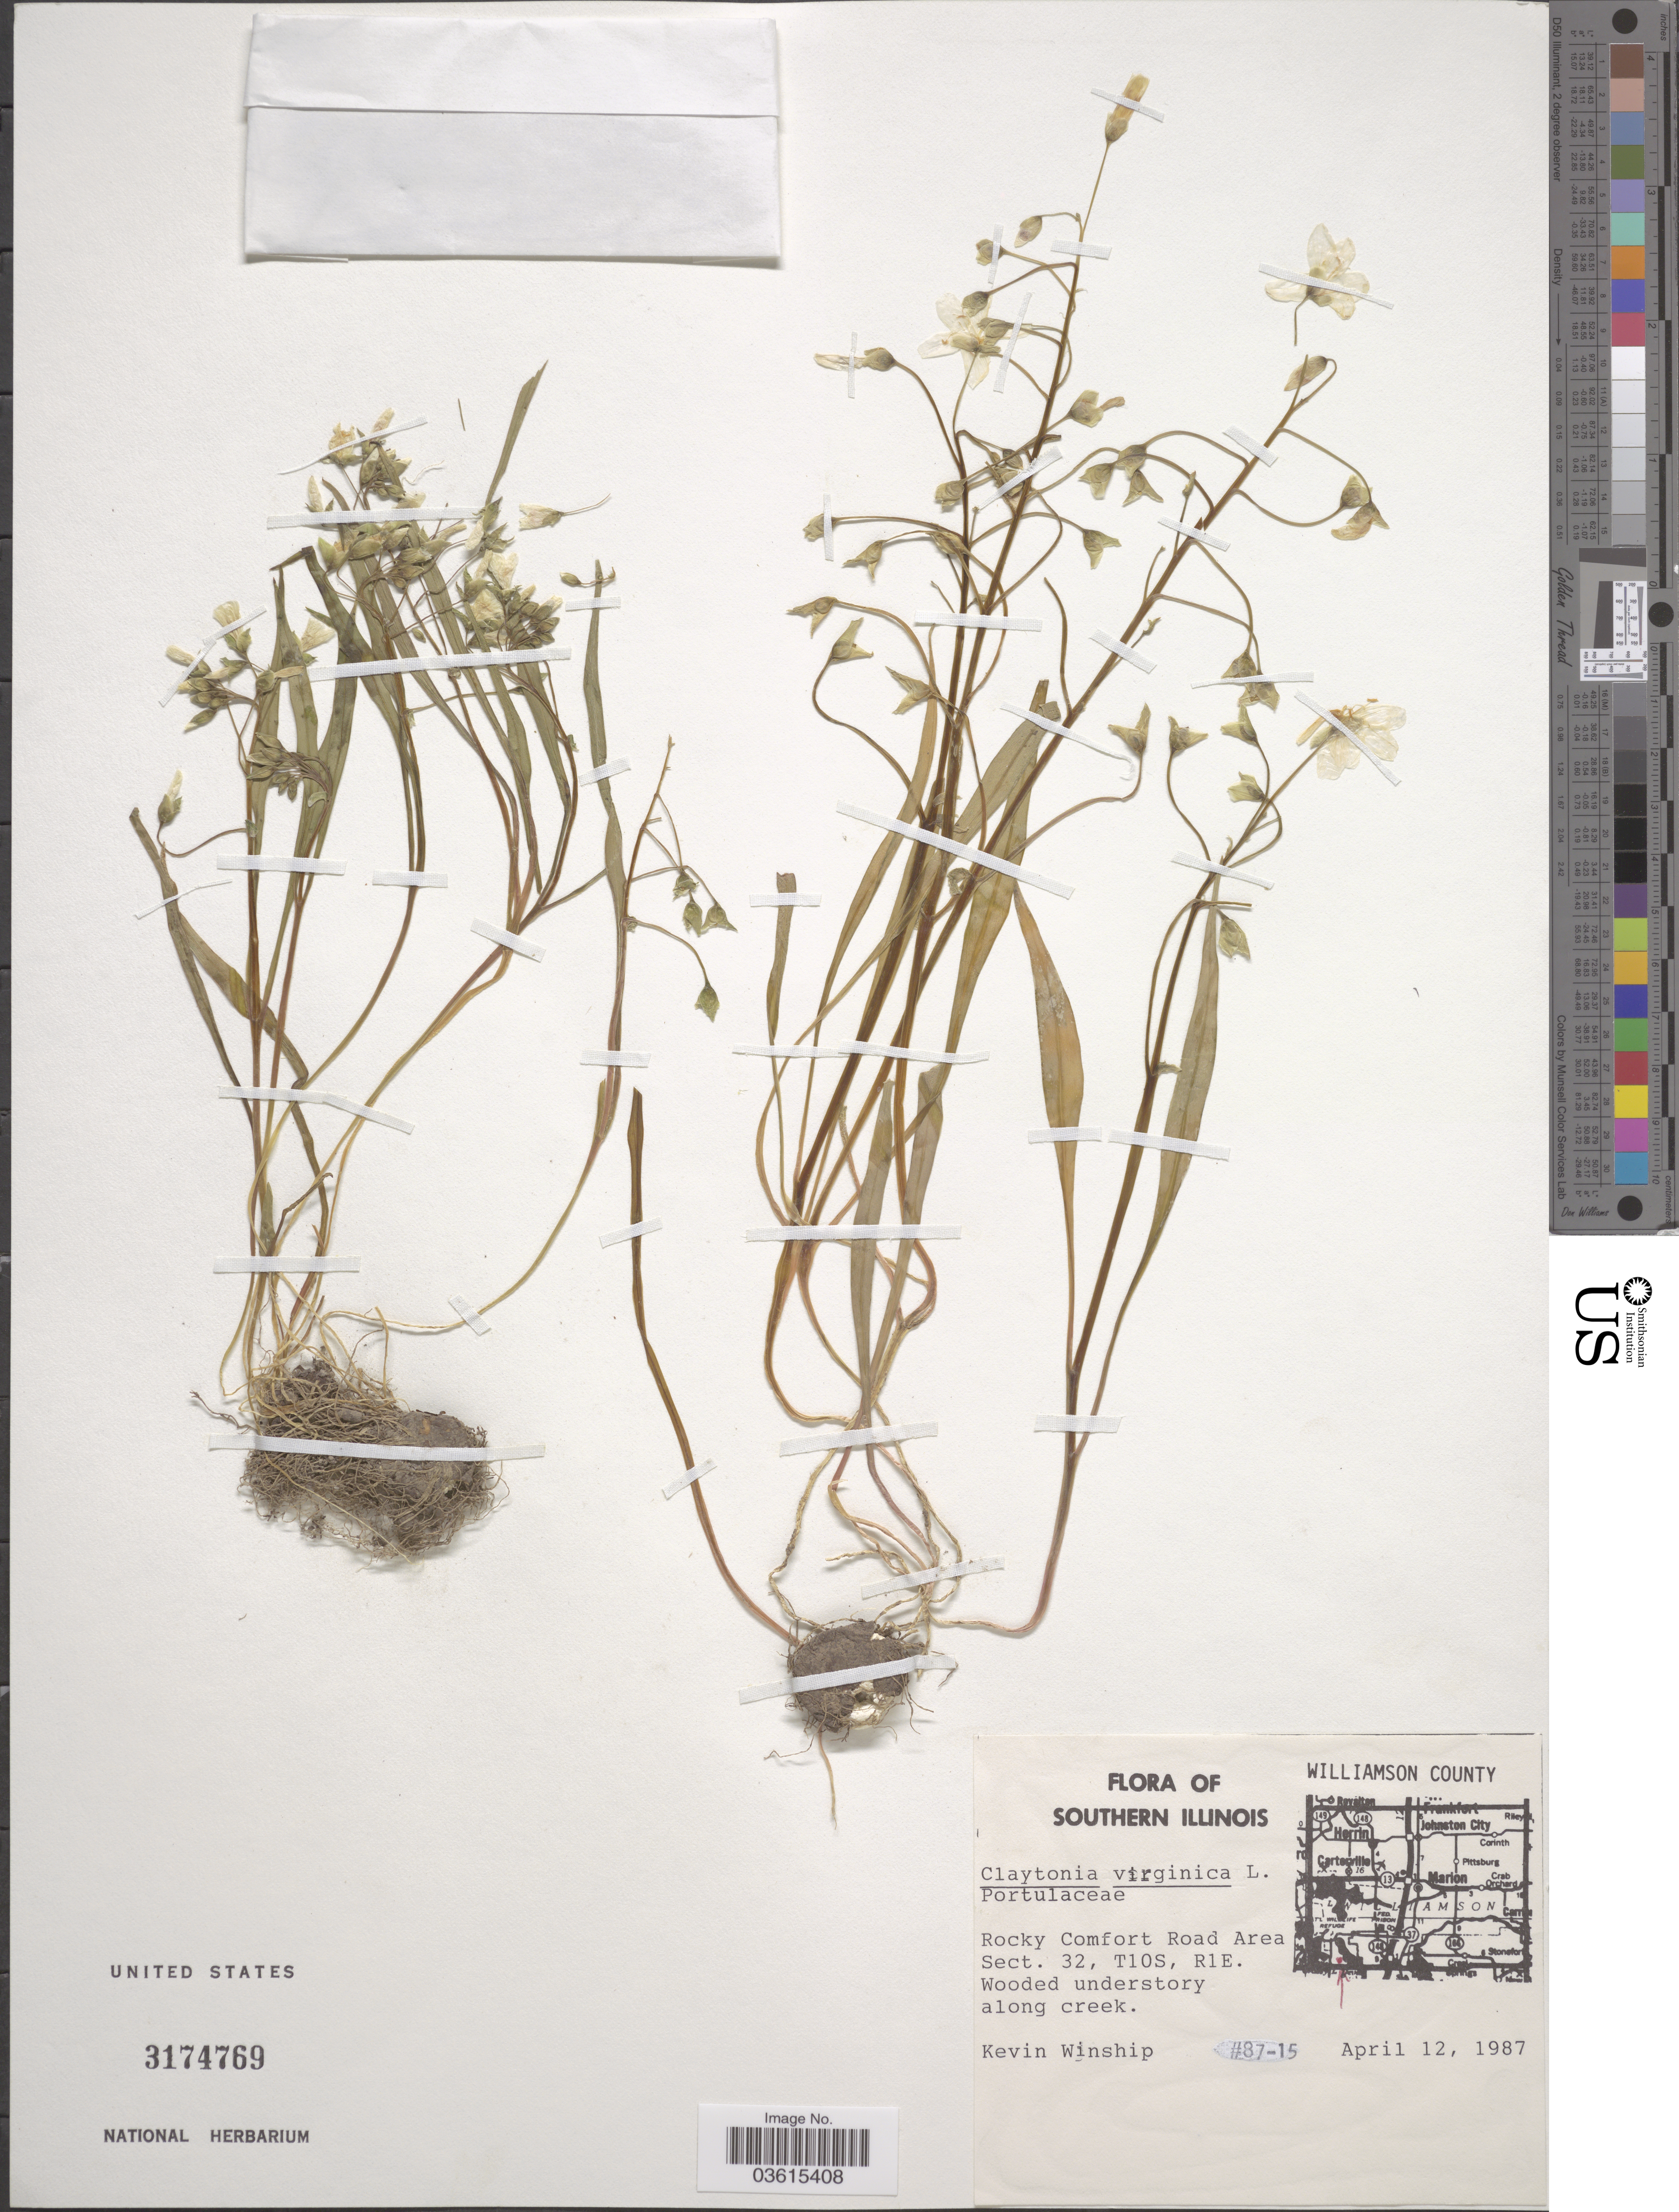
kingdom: Plantae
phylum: Tracheophyta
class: Magnoliopsida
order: Caryophyllales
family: Montiaceae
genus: Claytonia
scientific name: Claytonia virginica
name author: L.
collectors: K. Winship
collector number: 87-15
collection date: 1987-04-12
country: United States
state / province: Illinois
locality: Southern Illinois. Williamson County. Rocky Comfort Road Area Sect. 32, T10S, R1E.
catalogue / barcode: US 3174769